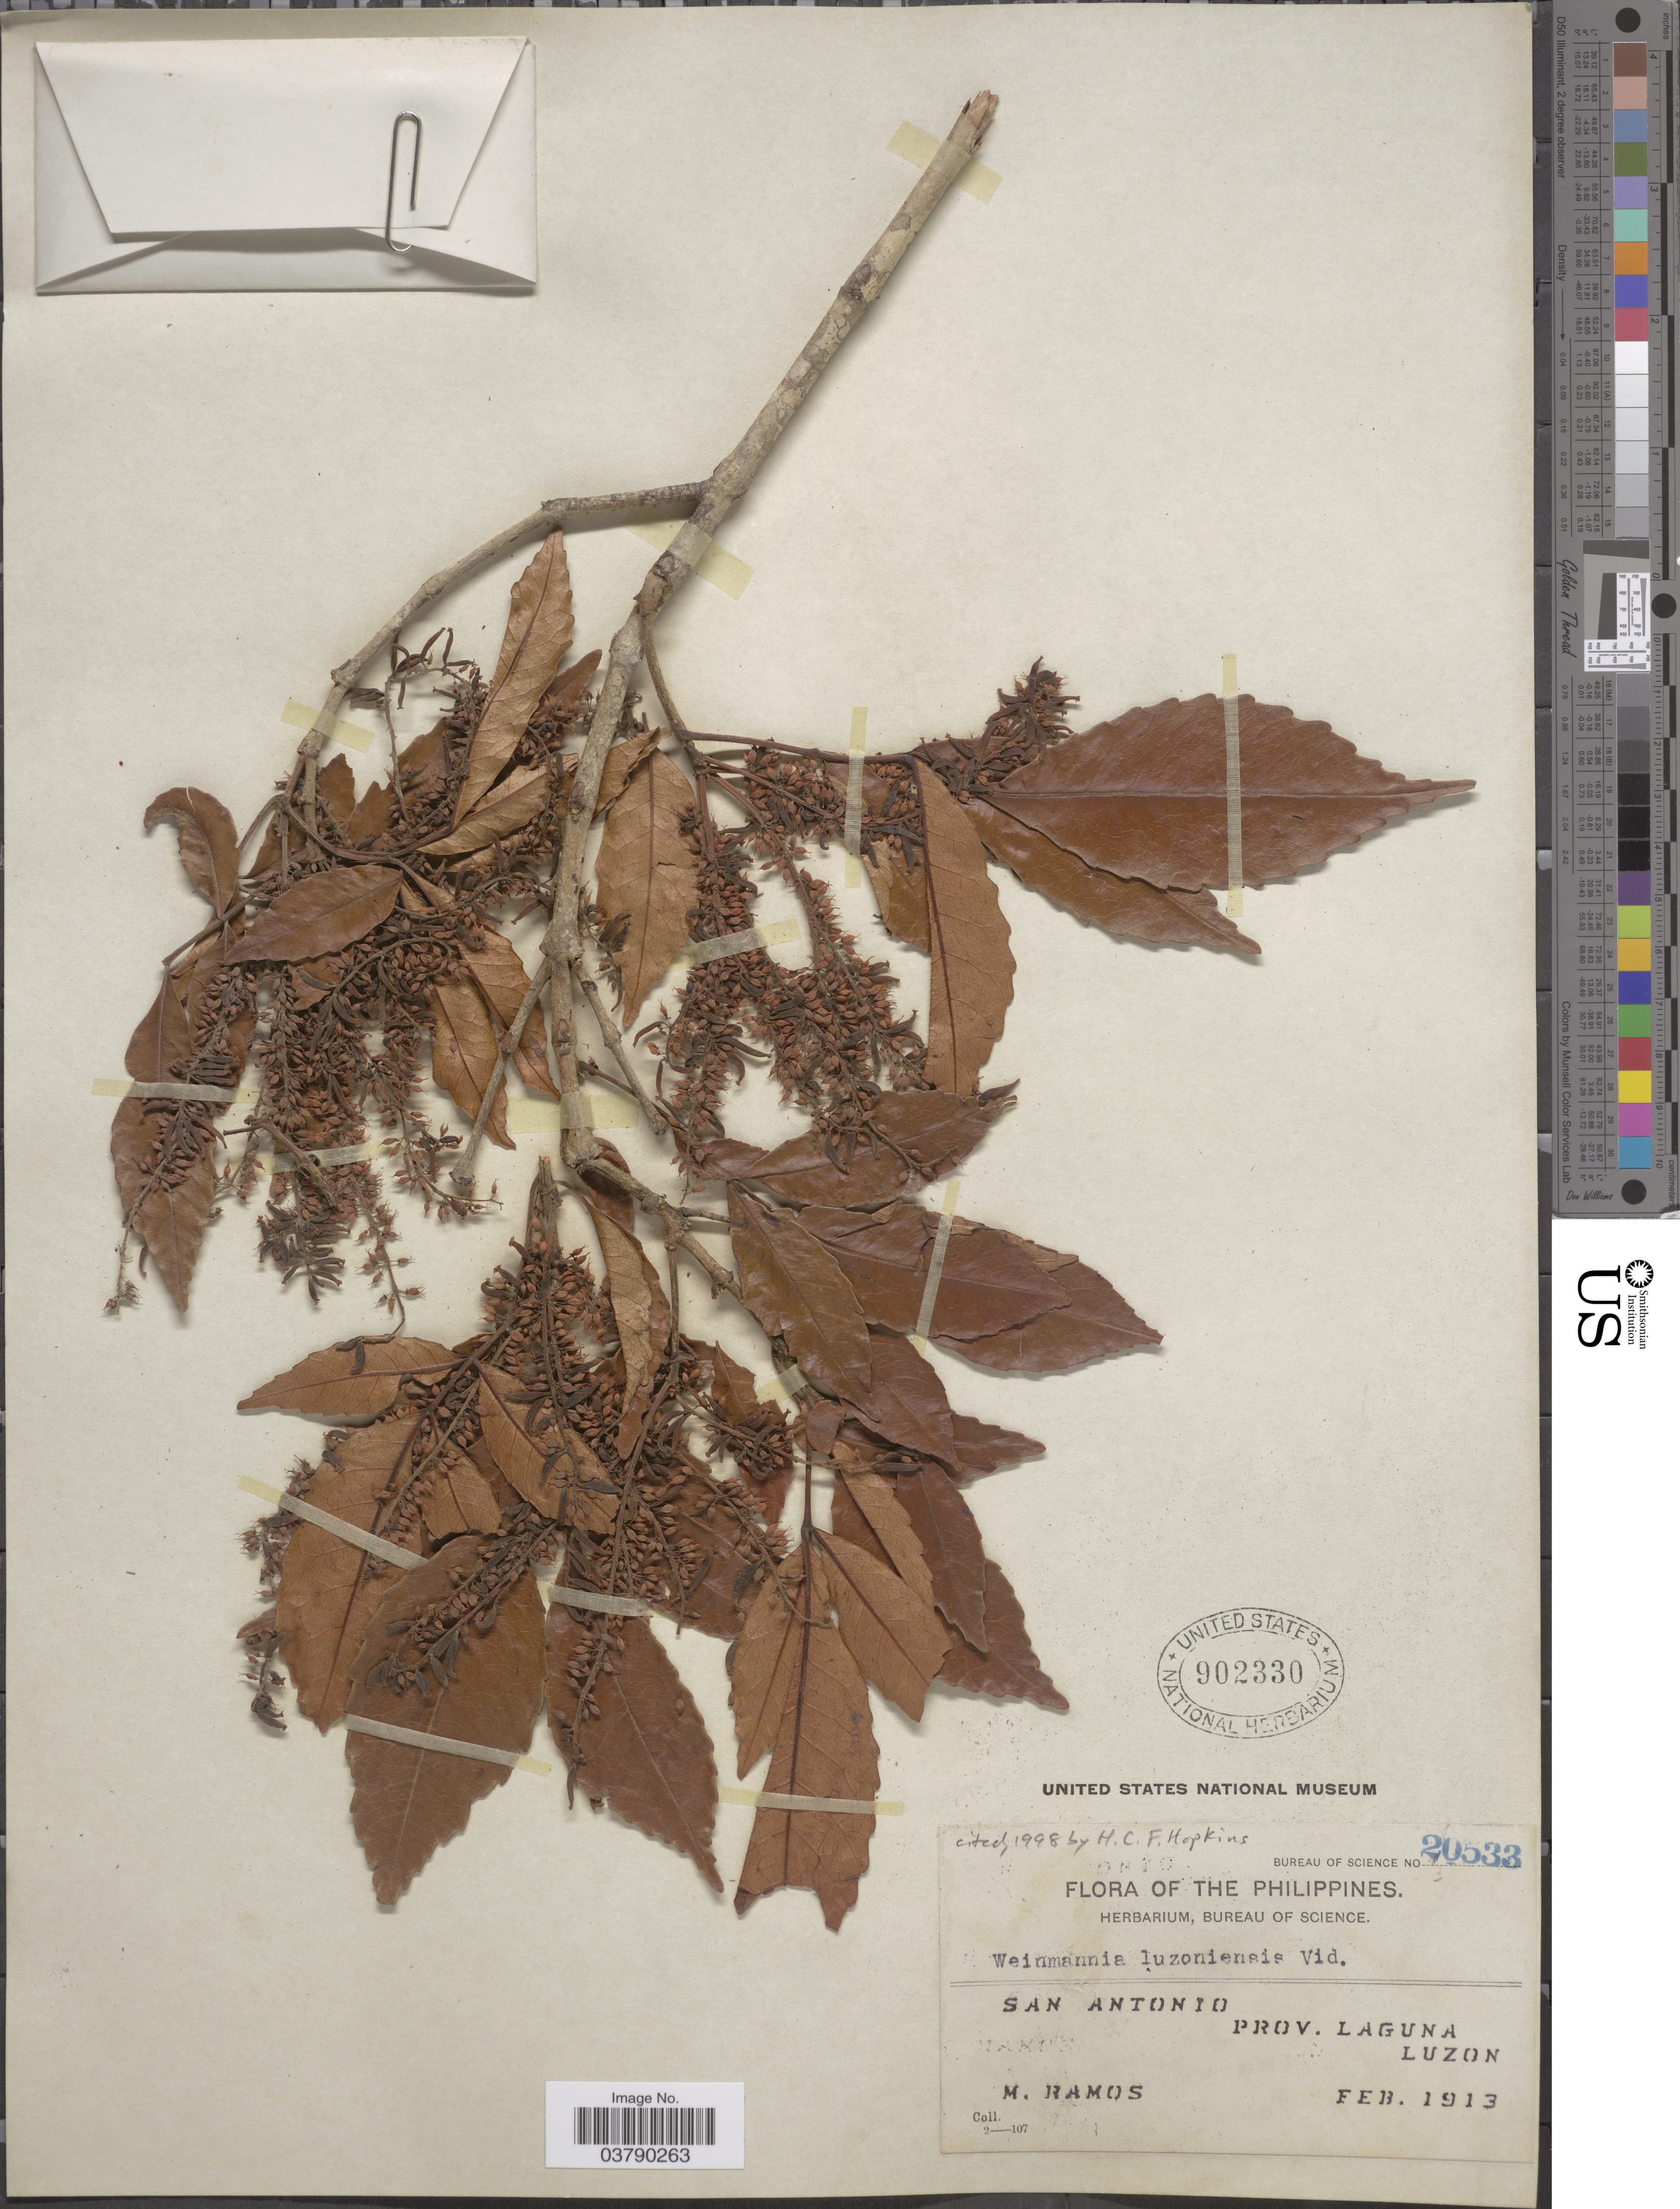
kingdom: Plantae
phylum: Tracheophyta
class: Magnoliopsida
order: Oxalidales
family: Cunoniaceae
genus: Pterophylla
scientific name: Pterophylla luzoniensis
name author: (S. Vidal) Pillon & H.C. Hopkins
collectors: M. Ramos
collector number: Bureau of Science 20533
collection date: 1913-02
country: Philippines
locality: San Antonio. Prov. Laguna, Luzon.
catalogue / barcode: US 902330